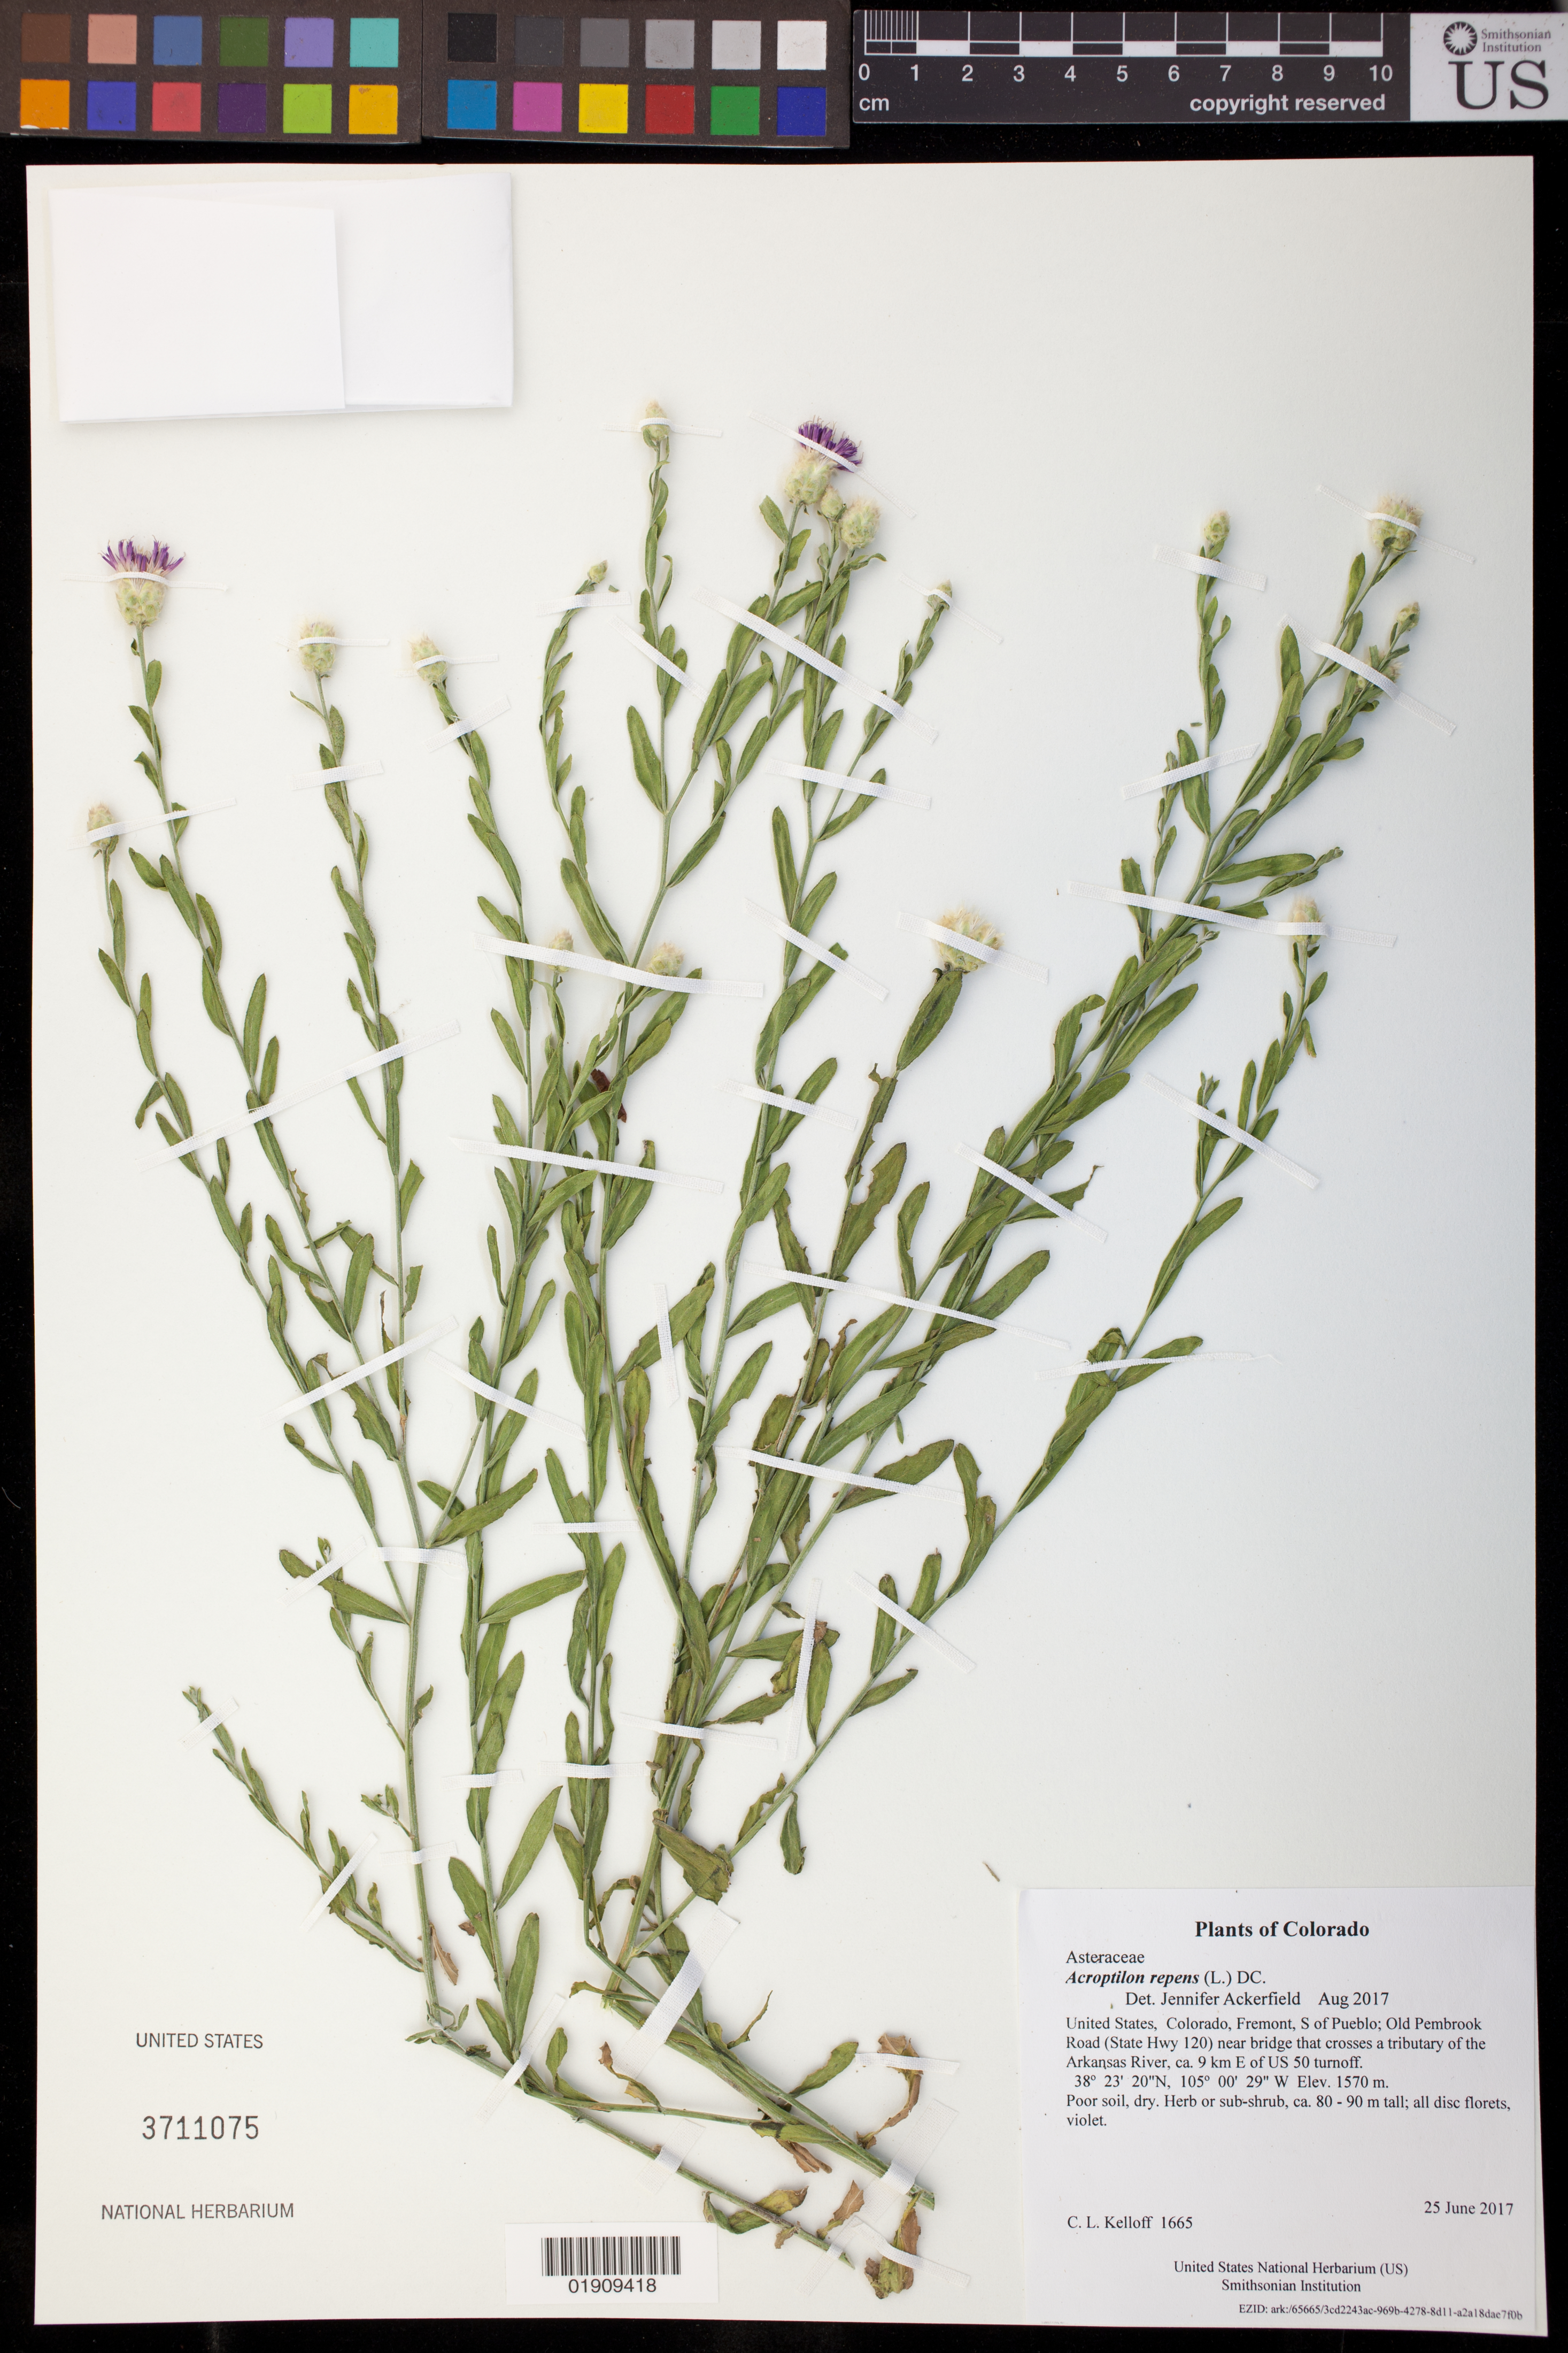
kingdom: Plantae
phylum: Tracheophyta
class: Magnoliopsida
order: Asterales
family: Asteraceae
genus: Acroptilon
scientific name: Acroptilon repens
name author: (L.) DC.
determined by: Ackerfield, Jennifer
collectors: C. L. Kelloff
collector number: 1665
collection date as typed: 25 June 2017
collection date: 2017-06-25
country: United States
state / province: Colorado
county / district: Fremont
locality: S of Pueblo; Old Pembrook Road (State Hwy 120) near bridge that crosses a tributary of the Arkansas River, ca. 9 km E of US 50 turnoff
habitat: Poor soil, dry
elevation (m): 1570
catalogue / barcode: US 3711075